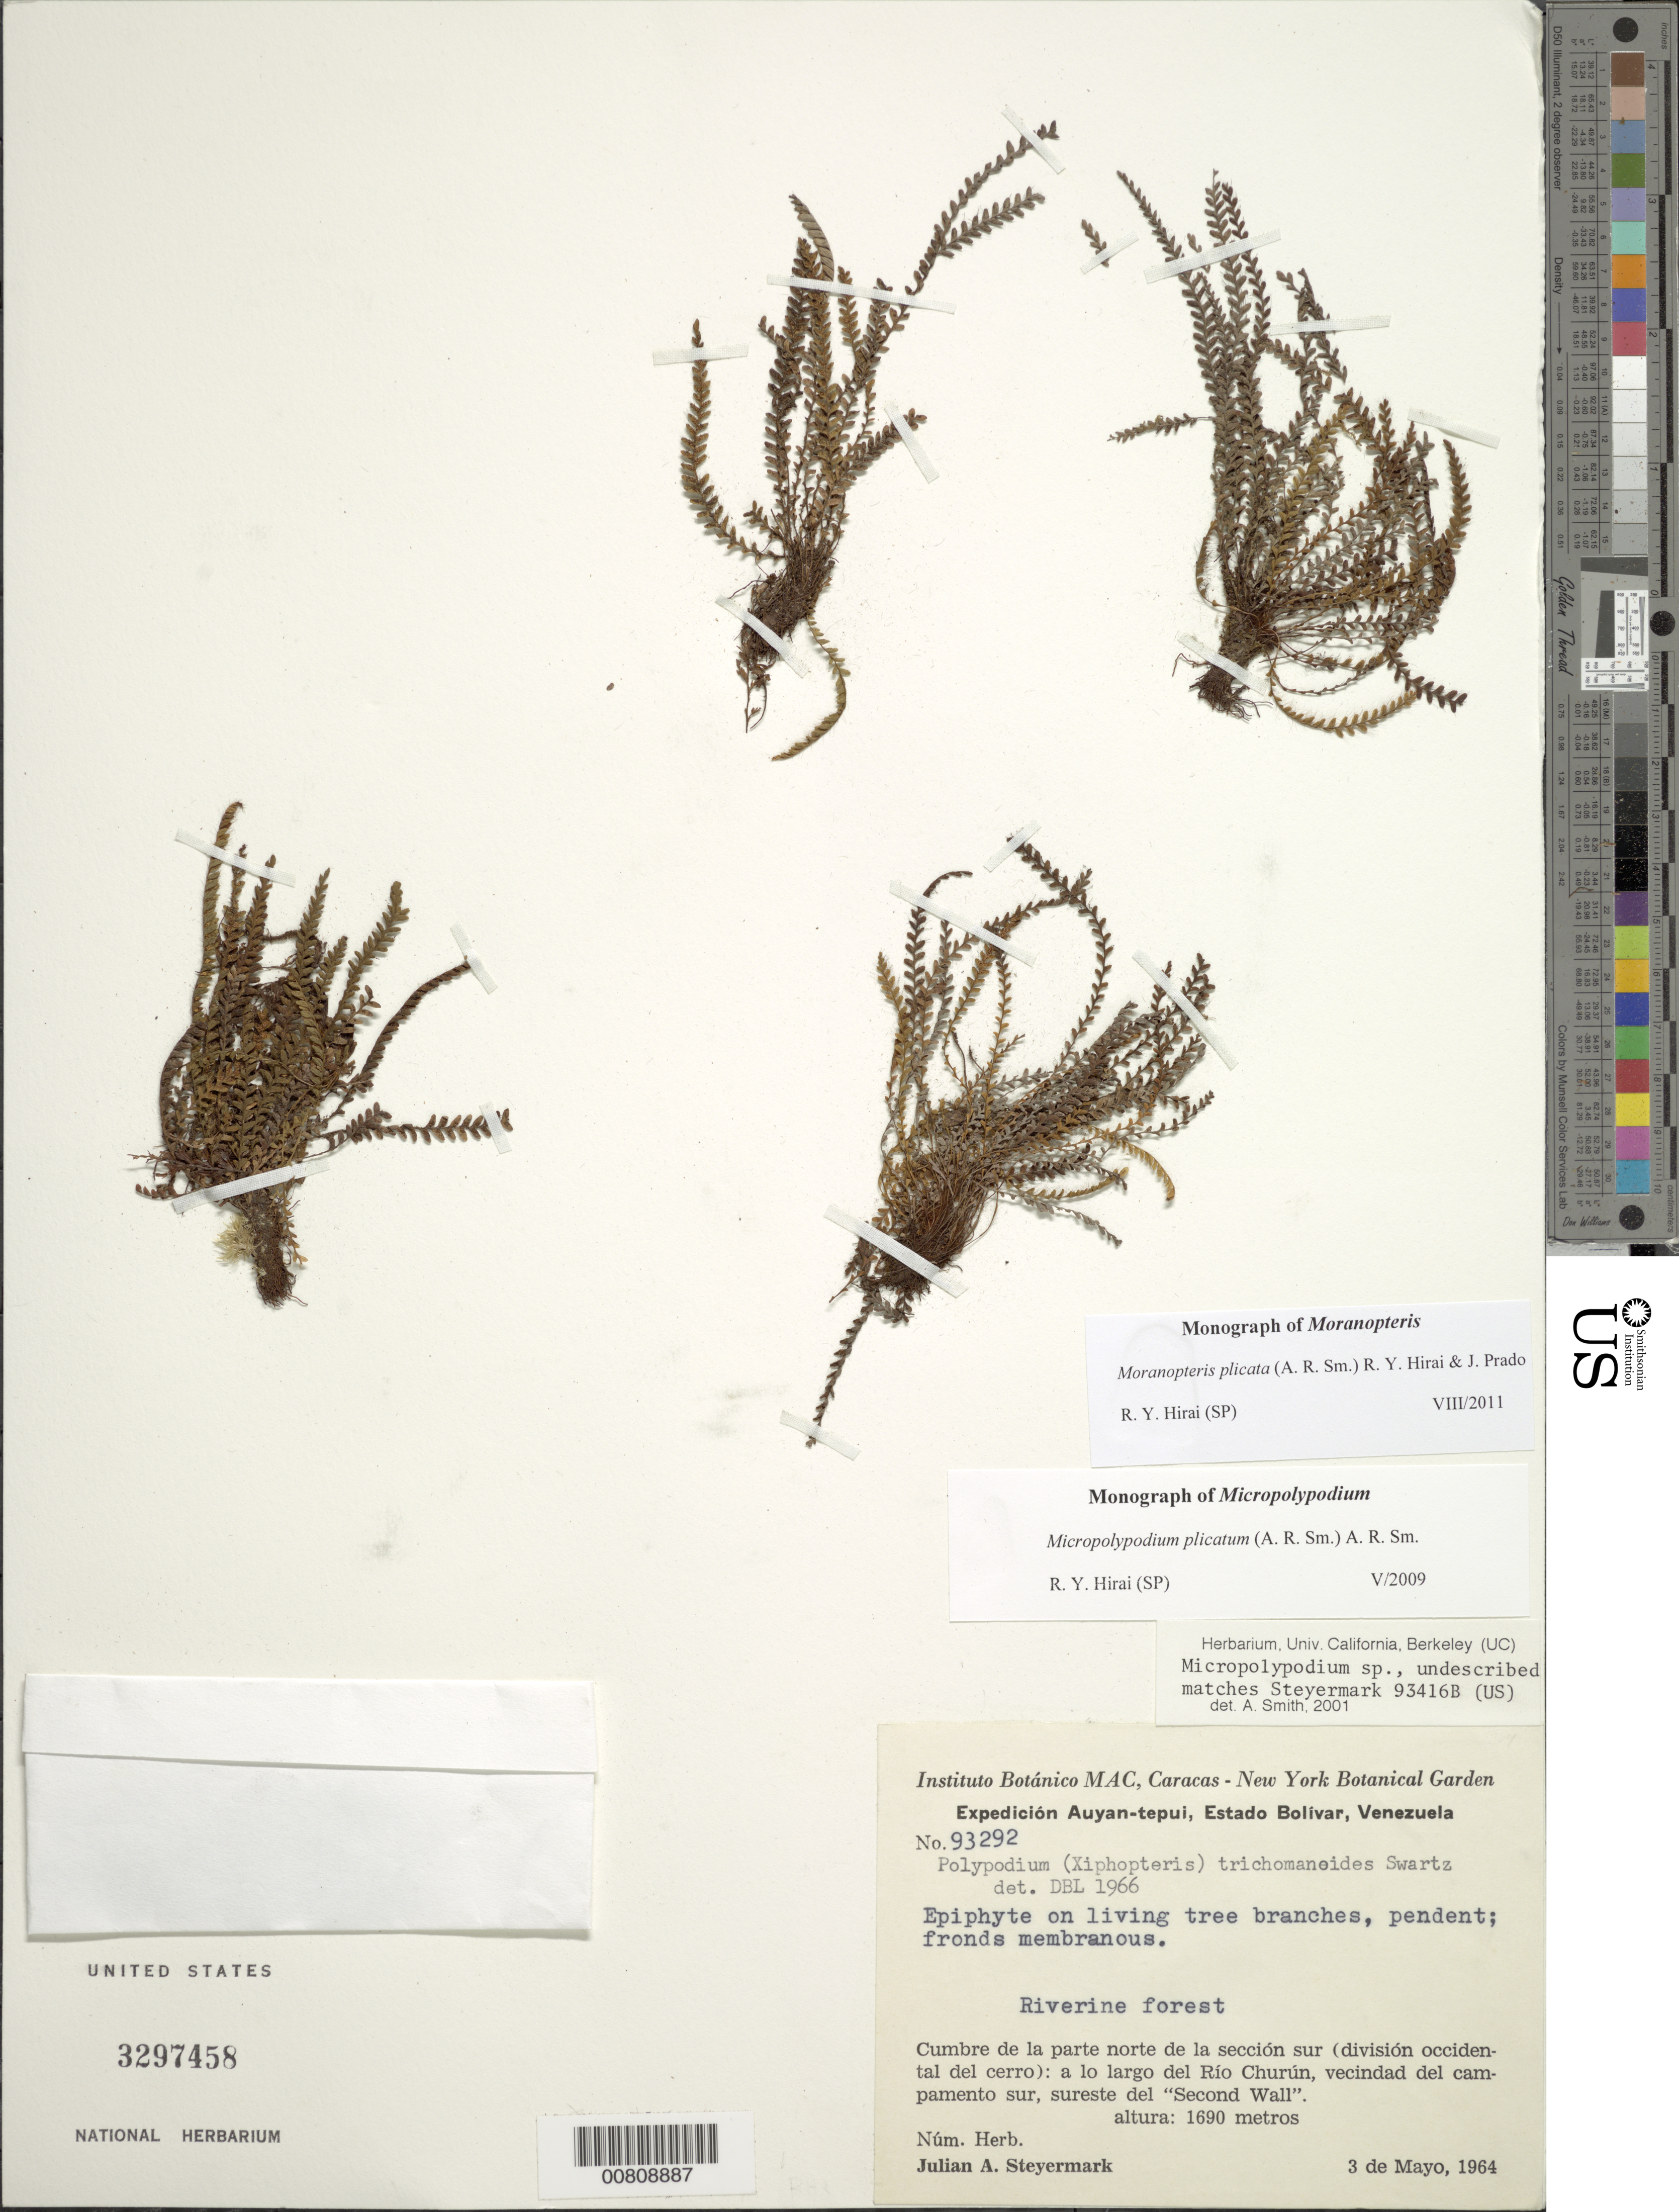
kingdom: Plantae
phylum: Tracheophyta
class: Polypodiopsida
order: Polypodiales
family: Polypodiaceae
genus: Moranopteris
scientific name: Moranopteris plicata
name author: (A.R. Sm.) R. Y. Hirai & J. Prado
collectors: J. Steyermark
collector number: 93292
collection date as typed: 3-May-64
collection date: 1964-05-03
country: Venezuela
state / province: Bolívar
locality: Auyan-tepuí, Río Churún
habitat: On living tree branches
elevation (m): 1690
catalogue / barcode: US 3297458